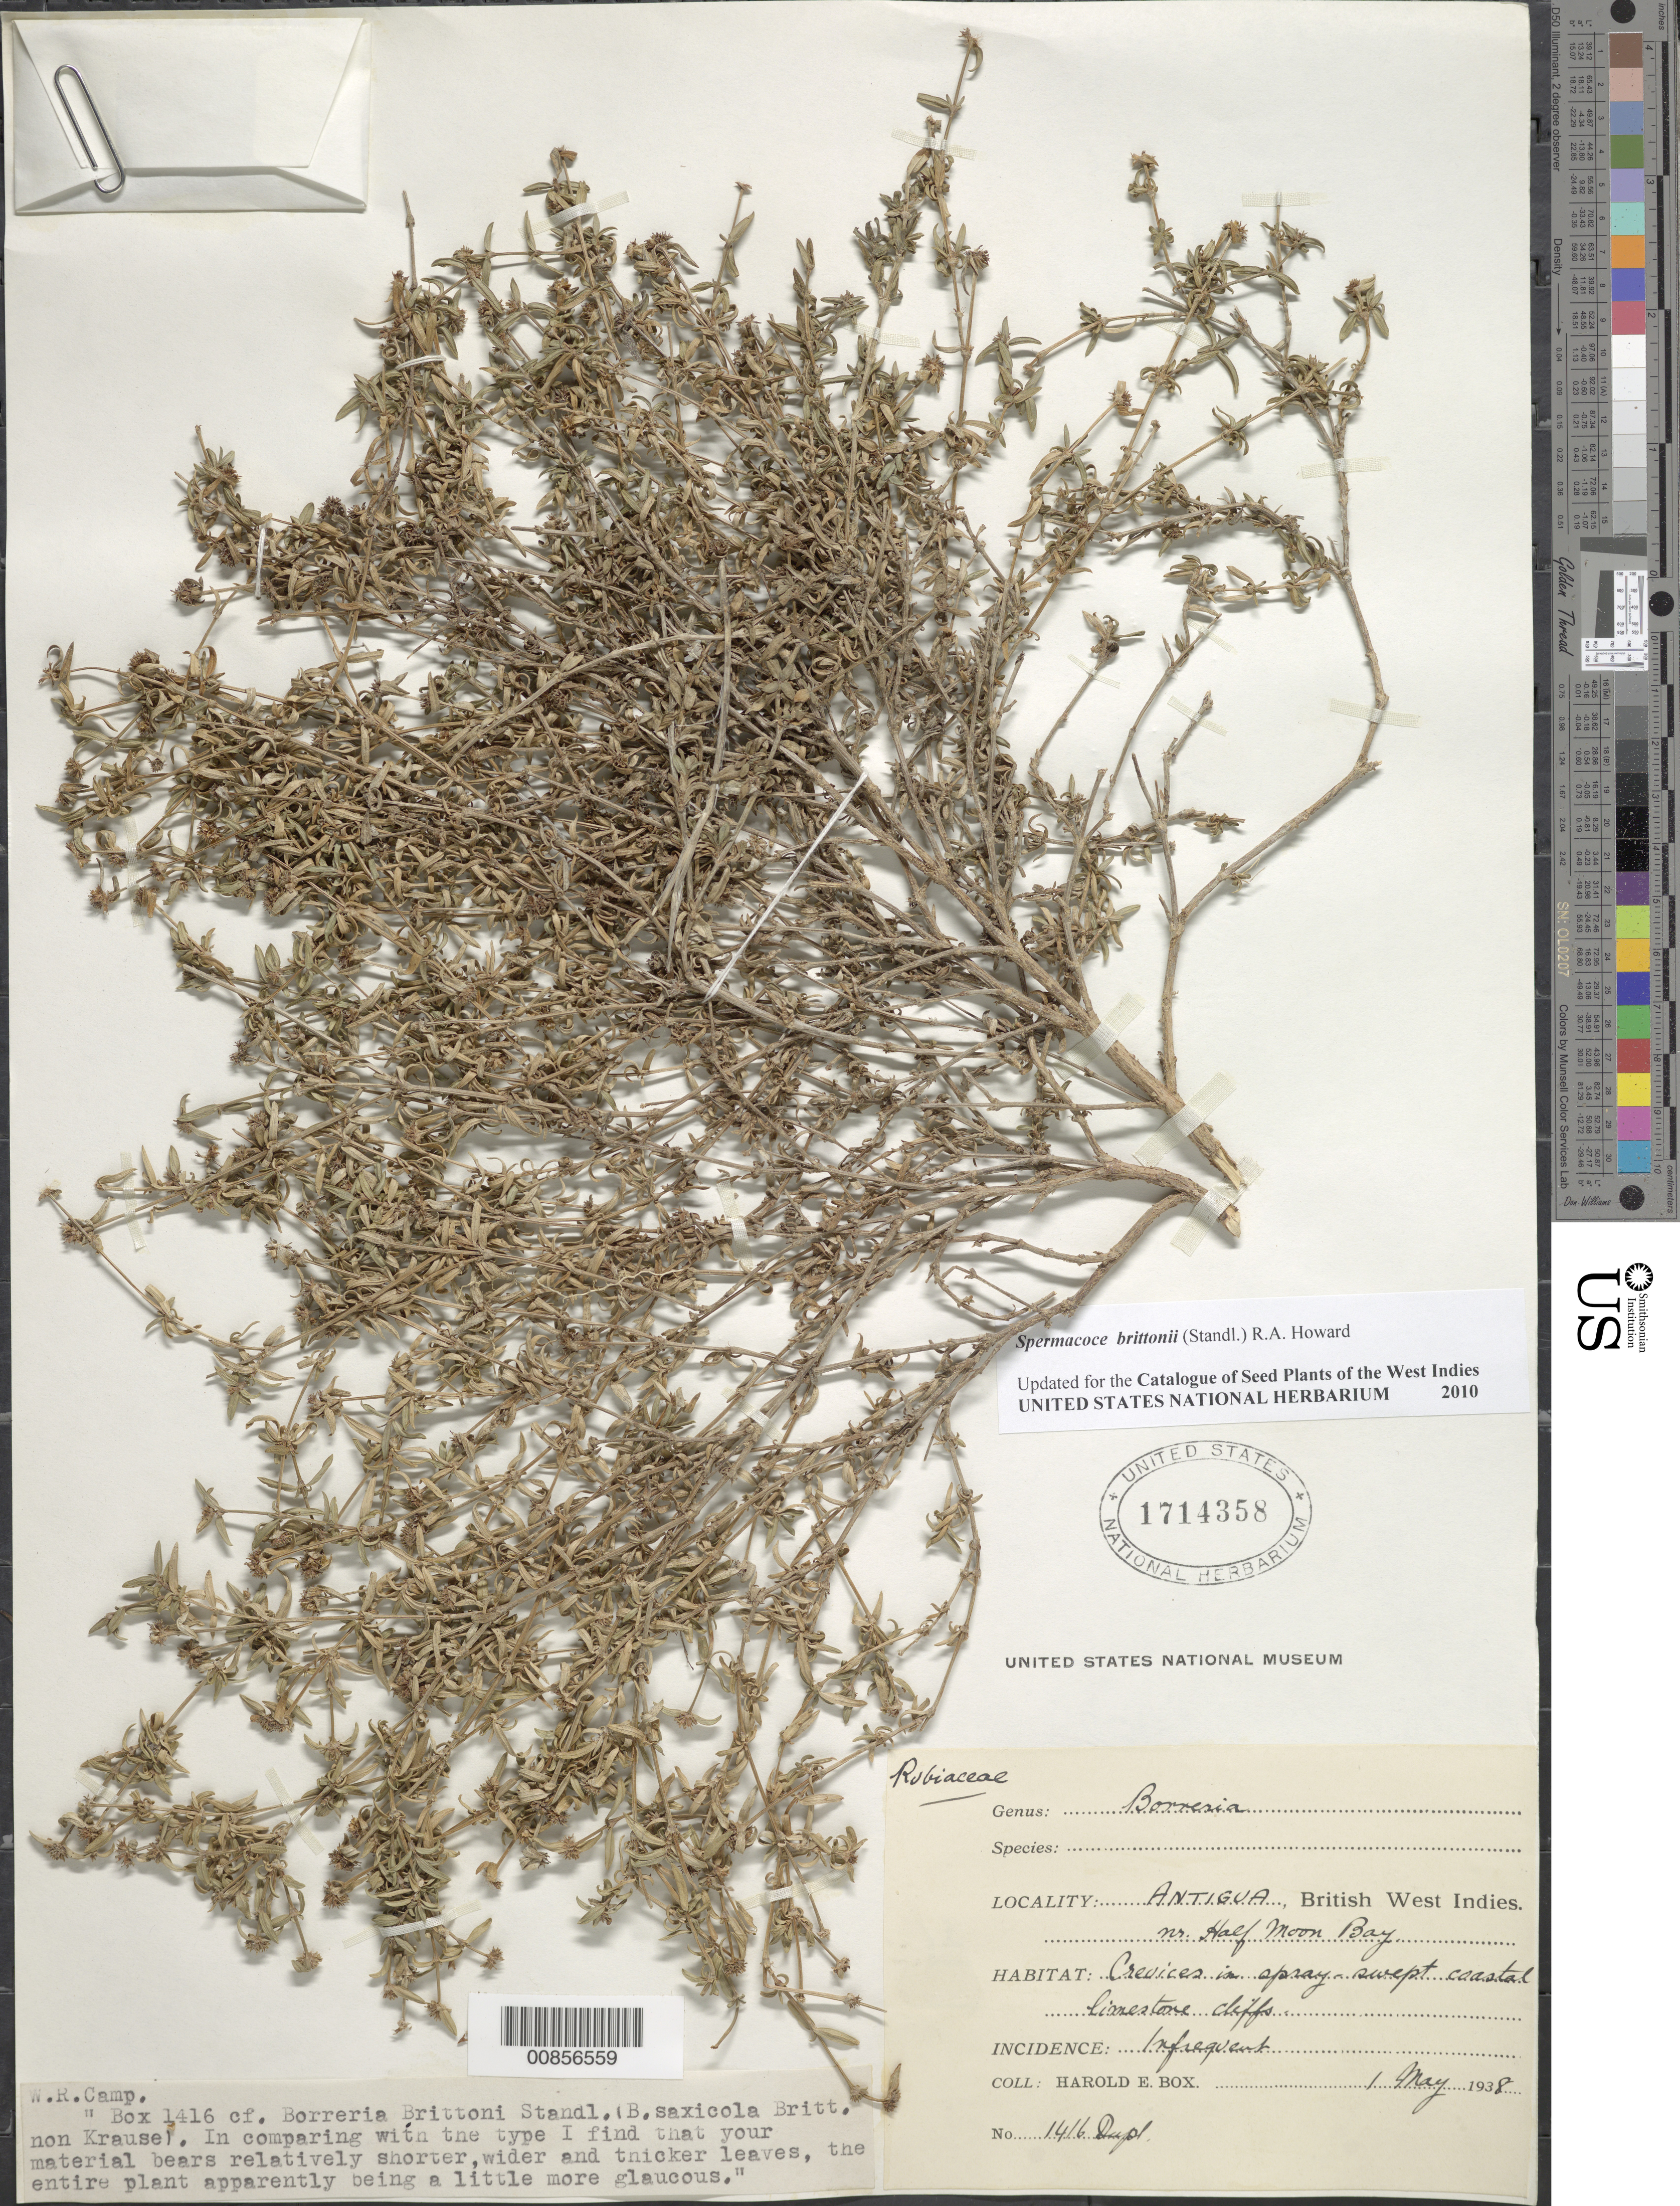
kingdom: Plantae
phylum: Tracheophyta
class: Magnoliopsida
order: Gentianales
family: Rubiaceae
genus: Spermacoce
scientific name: Spermacoce brittonii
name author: (Standl.) R.A. Howard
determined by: Camp, W. R.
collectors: H. E. Box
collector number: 1416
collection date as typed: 01 May 1938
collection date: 1938-05-01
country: Antigua and Barbuda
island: Leeward Is.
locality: Coastal cliffs, near Half Moon Bay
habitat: Crevices in spray-swept coastal limestone cliffs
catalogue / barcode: US 1714358